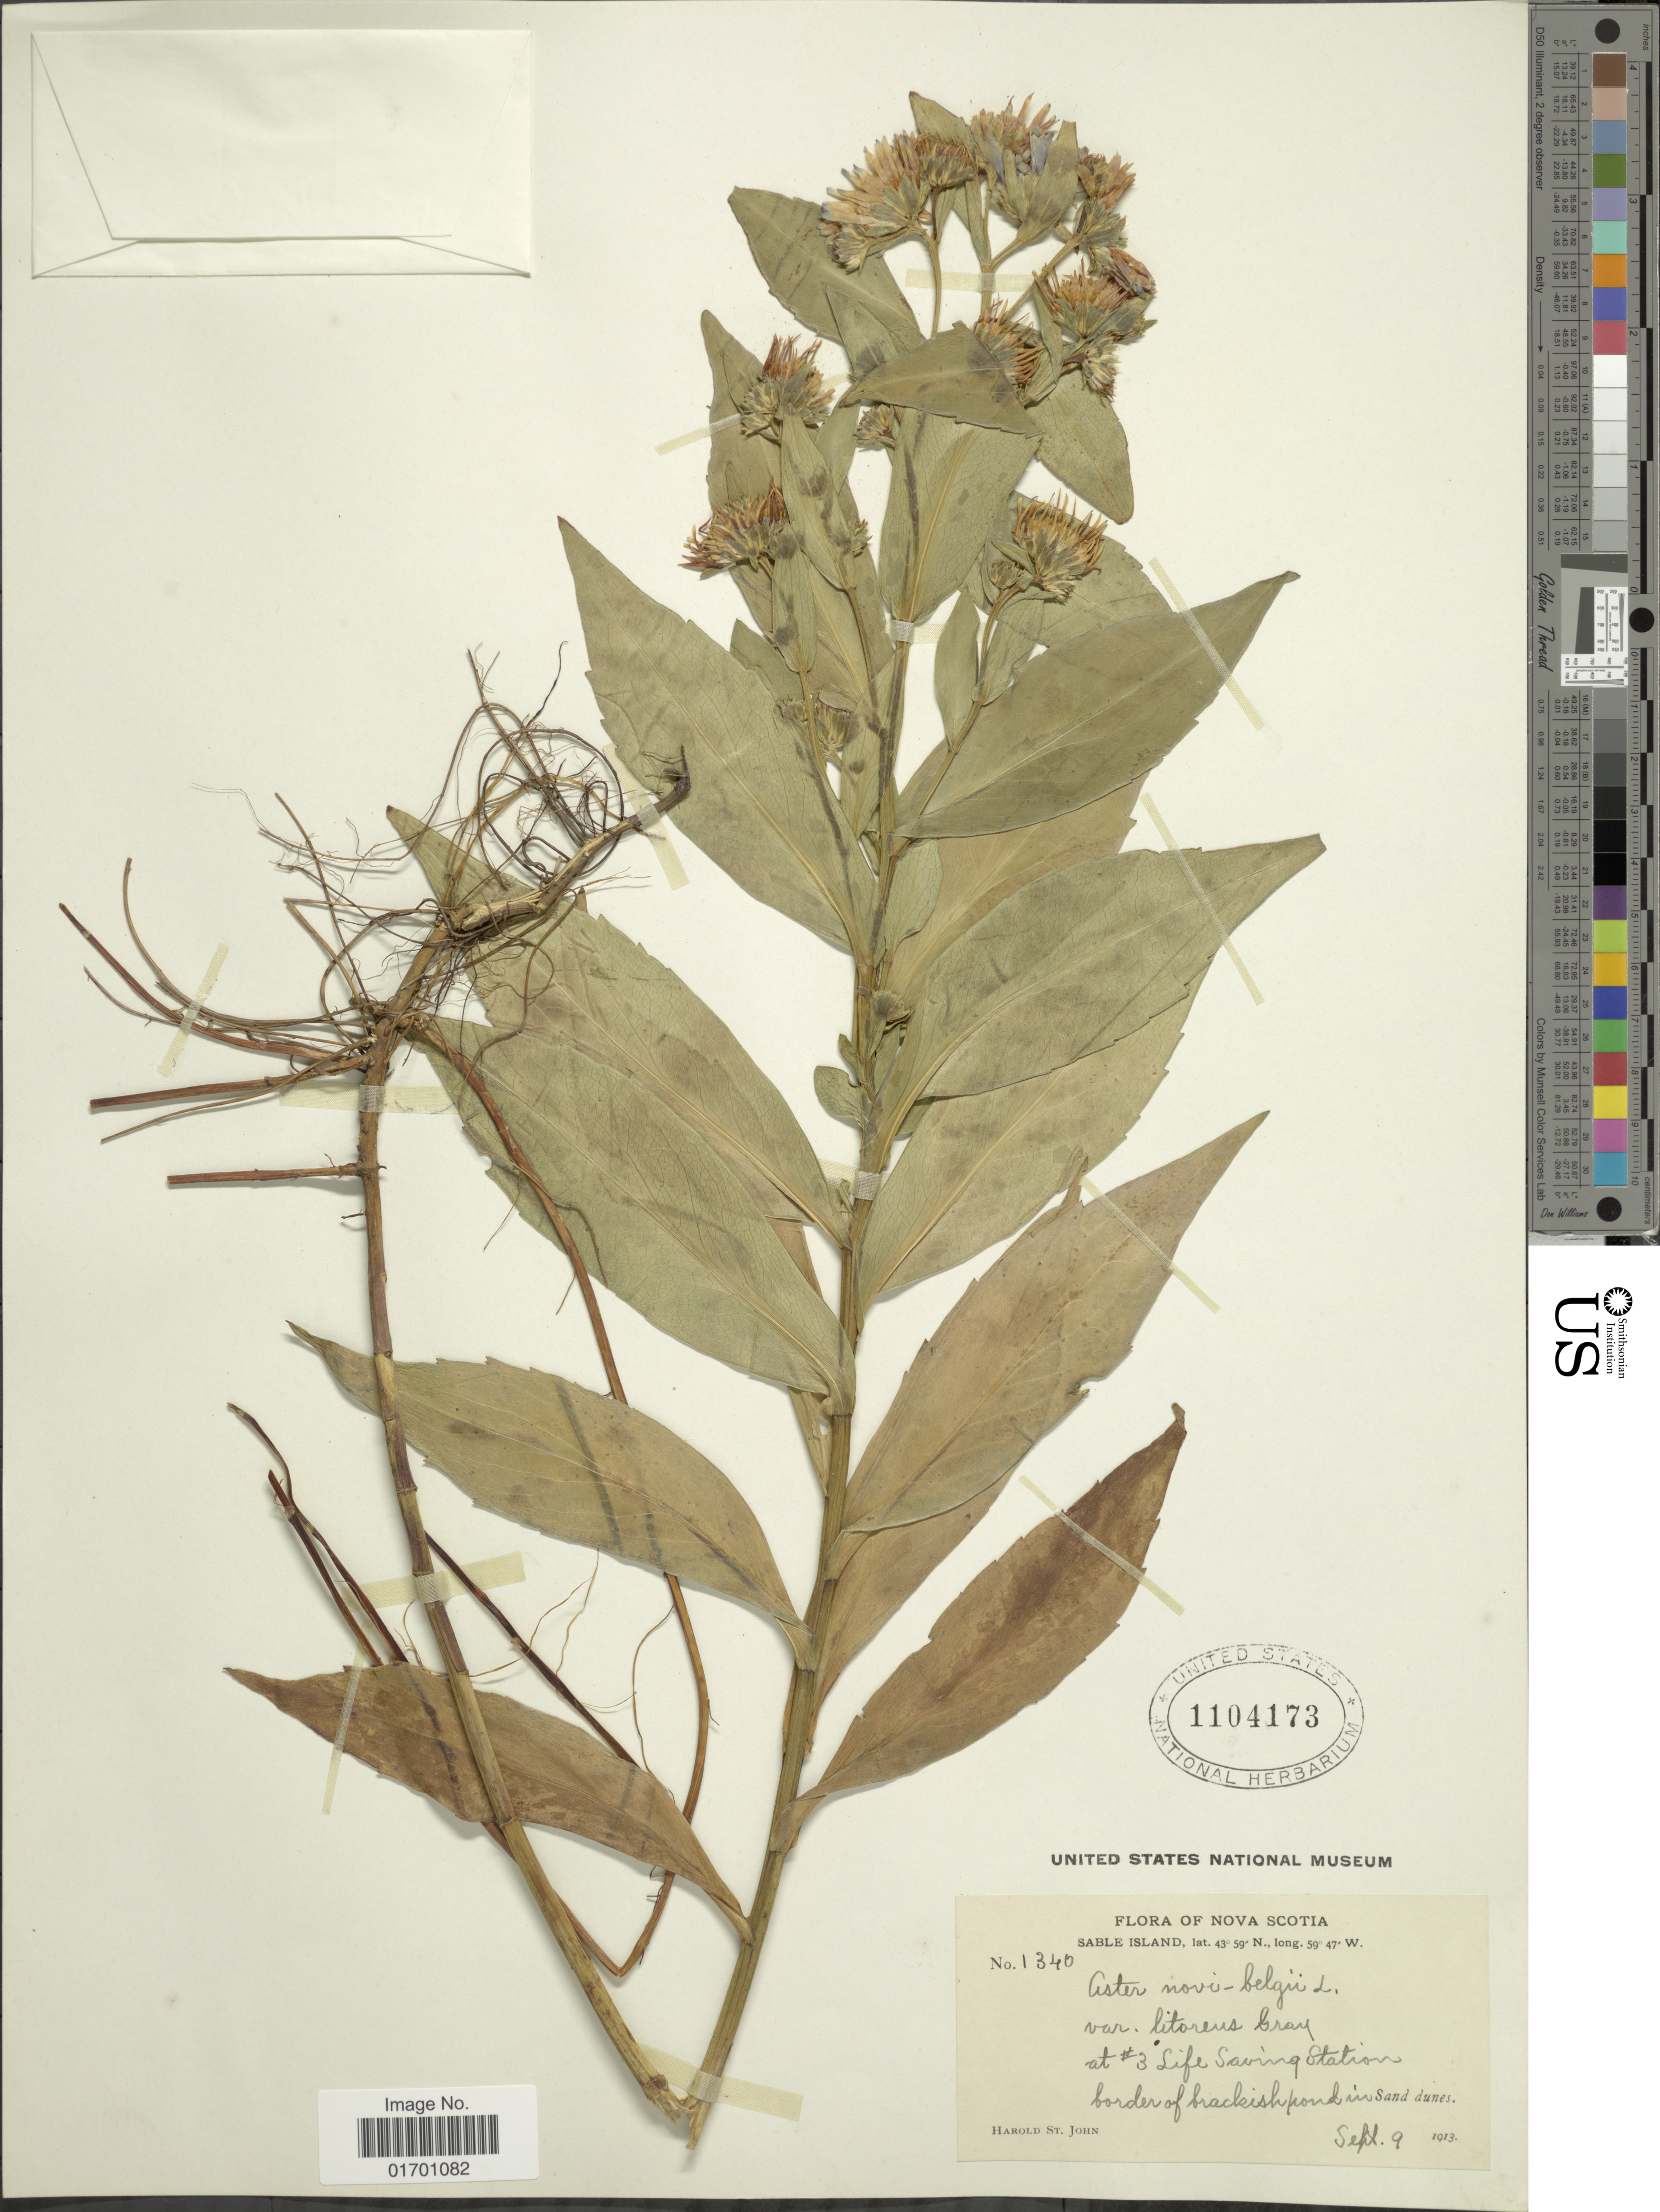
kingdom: Plantae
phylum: Tracheophyta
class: Magnoliopsida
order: Asterales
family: Asteraceae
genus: Symphyotrichum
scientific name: Symphyotrichum novi-belgii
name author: (L.) G.L. Nesom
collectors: H. St. John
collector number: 1340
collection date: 1913-09-09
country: Canada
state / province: Nova Scotia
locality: Sable Island. At #3 Life Saving Station border of brackishpond in Sand dunes.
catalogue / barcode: US 1104173